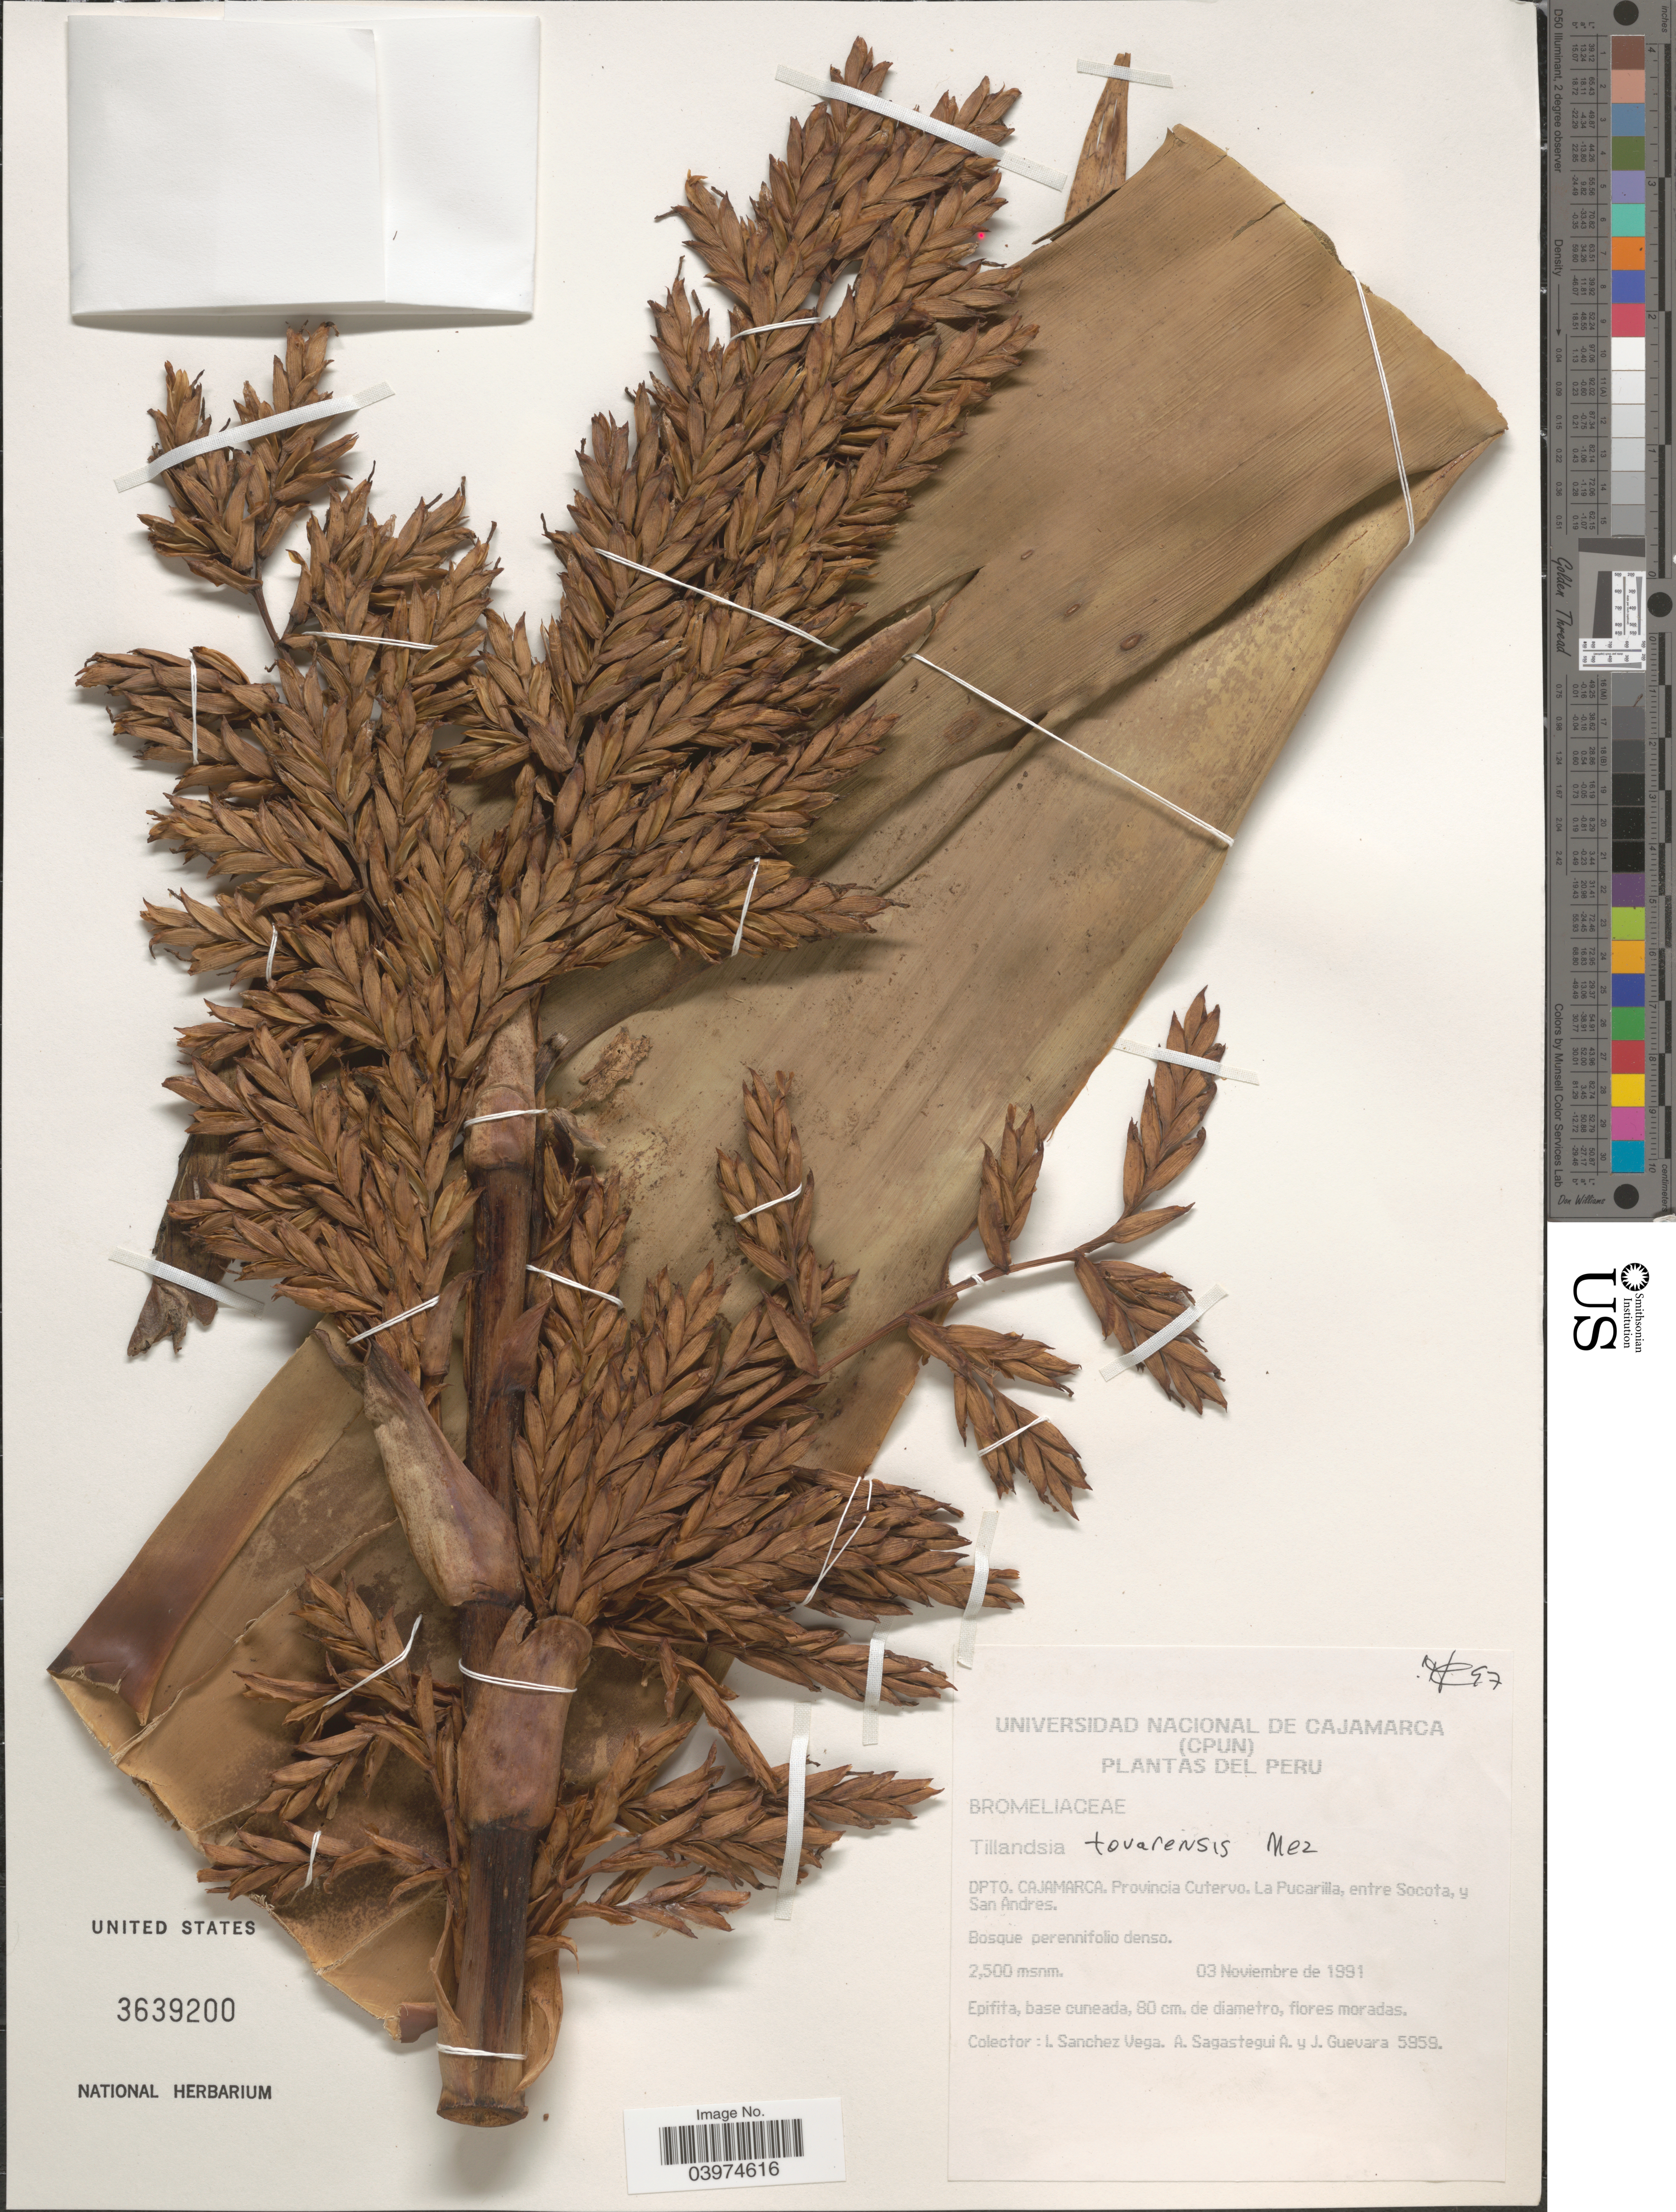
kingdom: Plantae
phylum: Tracheophyta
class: Liliopsida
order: Poales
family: Bromeliaceae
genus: Tillandsia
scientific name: Tillandsia tovarensis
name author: Mez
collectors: I. Sánchez Vega, A. Sagástegui A. & J. Guevara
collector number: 5959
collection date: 1991-11-03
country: Peru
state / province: Cajamarca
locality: Dpto. Cajamarca. Provincia Cutervo. La Pucarilla, entre Socota, y San Andres.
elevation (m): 2500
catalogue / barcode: US 3639200